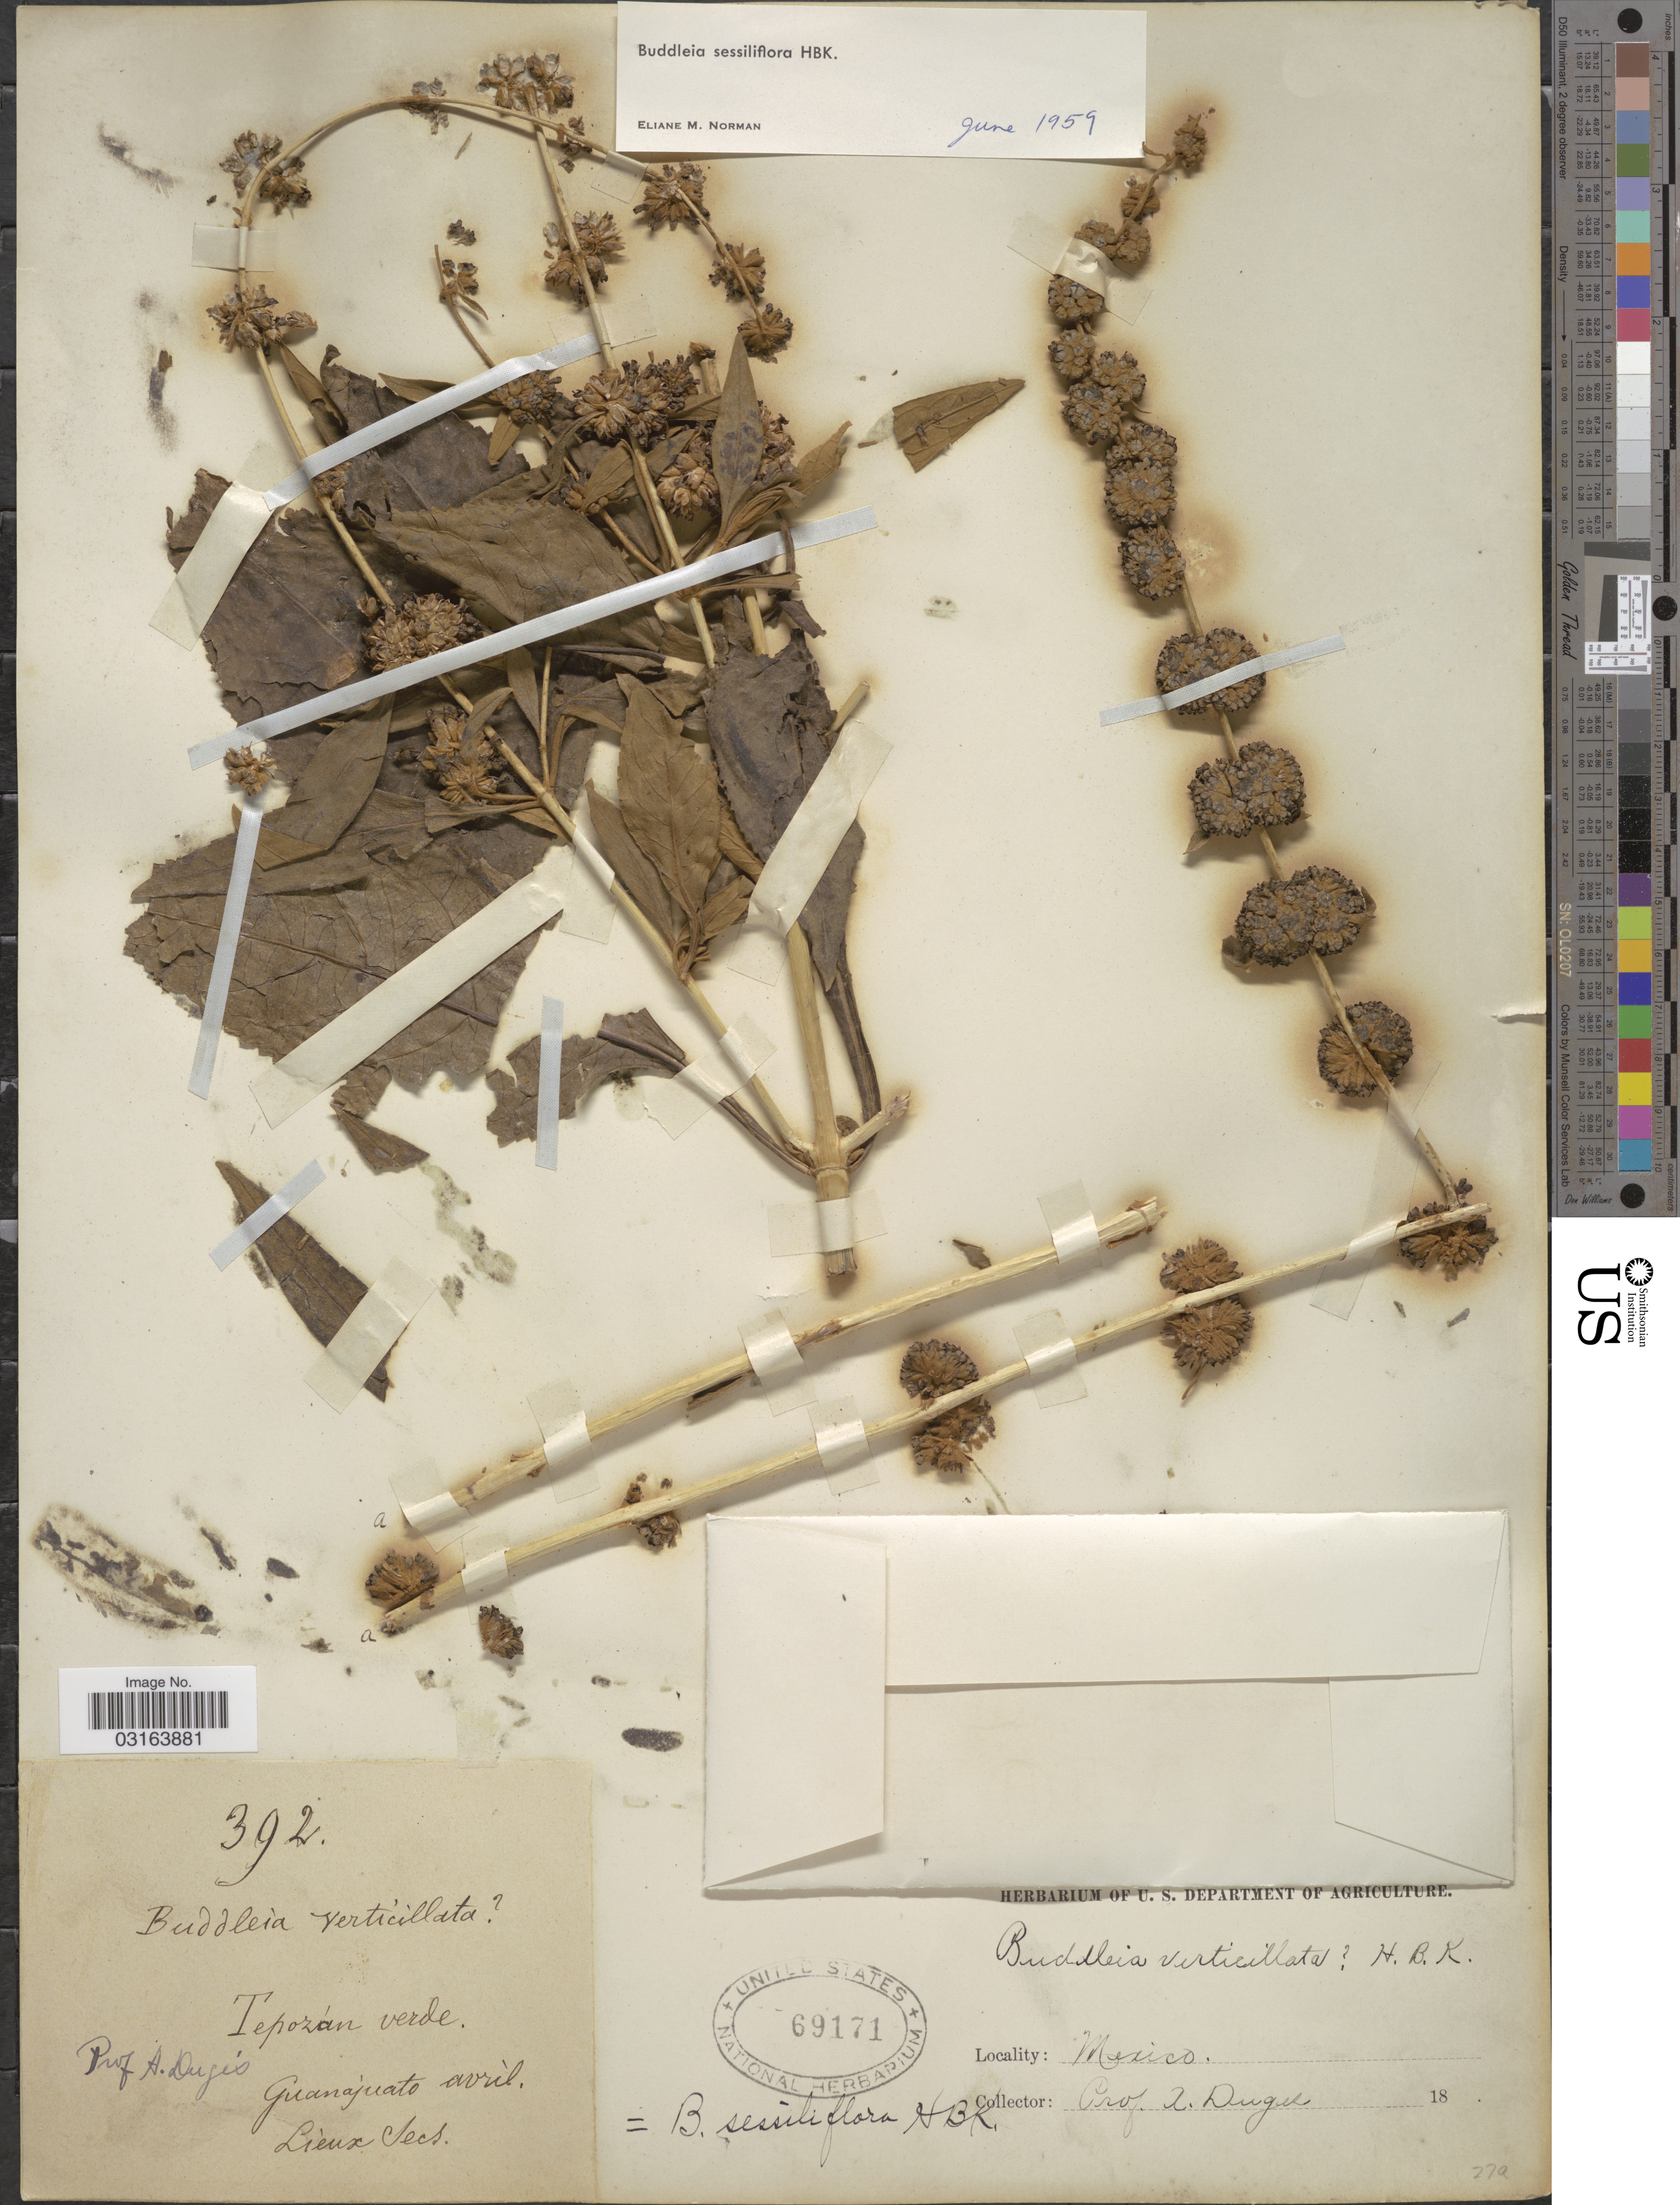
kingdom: Plantae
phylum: Tracheophyta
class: Magnoliopsida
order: Lamiales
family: Scrophulariaceae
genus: Buddleja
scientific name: Buddleja sessiliflora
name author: Kunth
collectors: A. Dugès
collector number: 392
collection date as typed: Avril 18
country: Mexico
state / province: Guanajuato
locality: Tepozán verde.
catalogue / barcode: US 69171